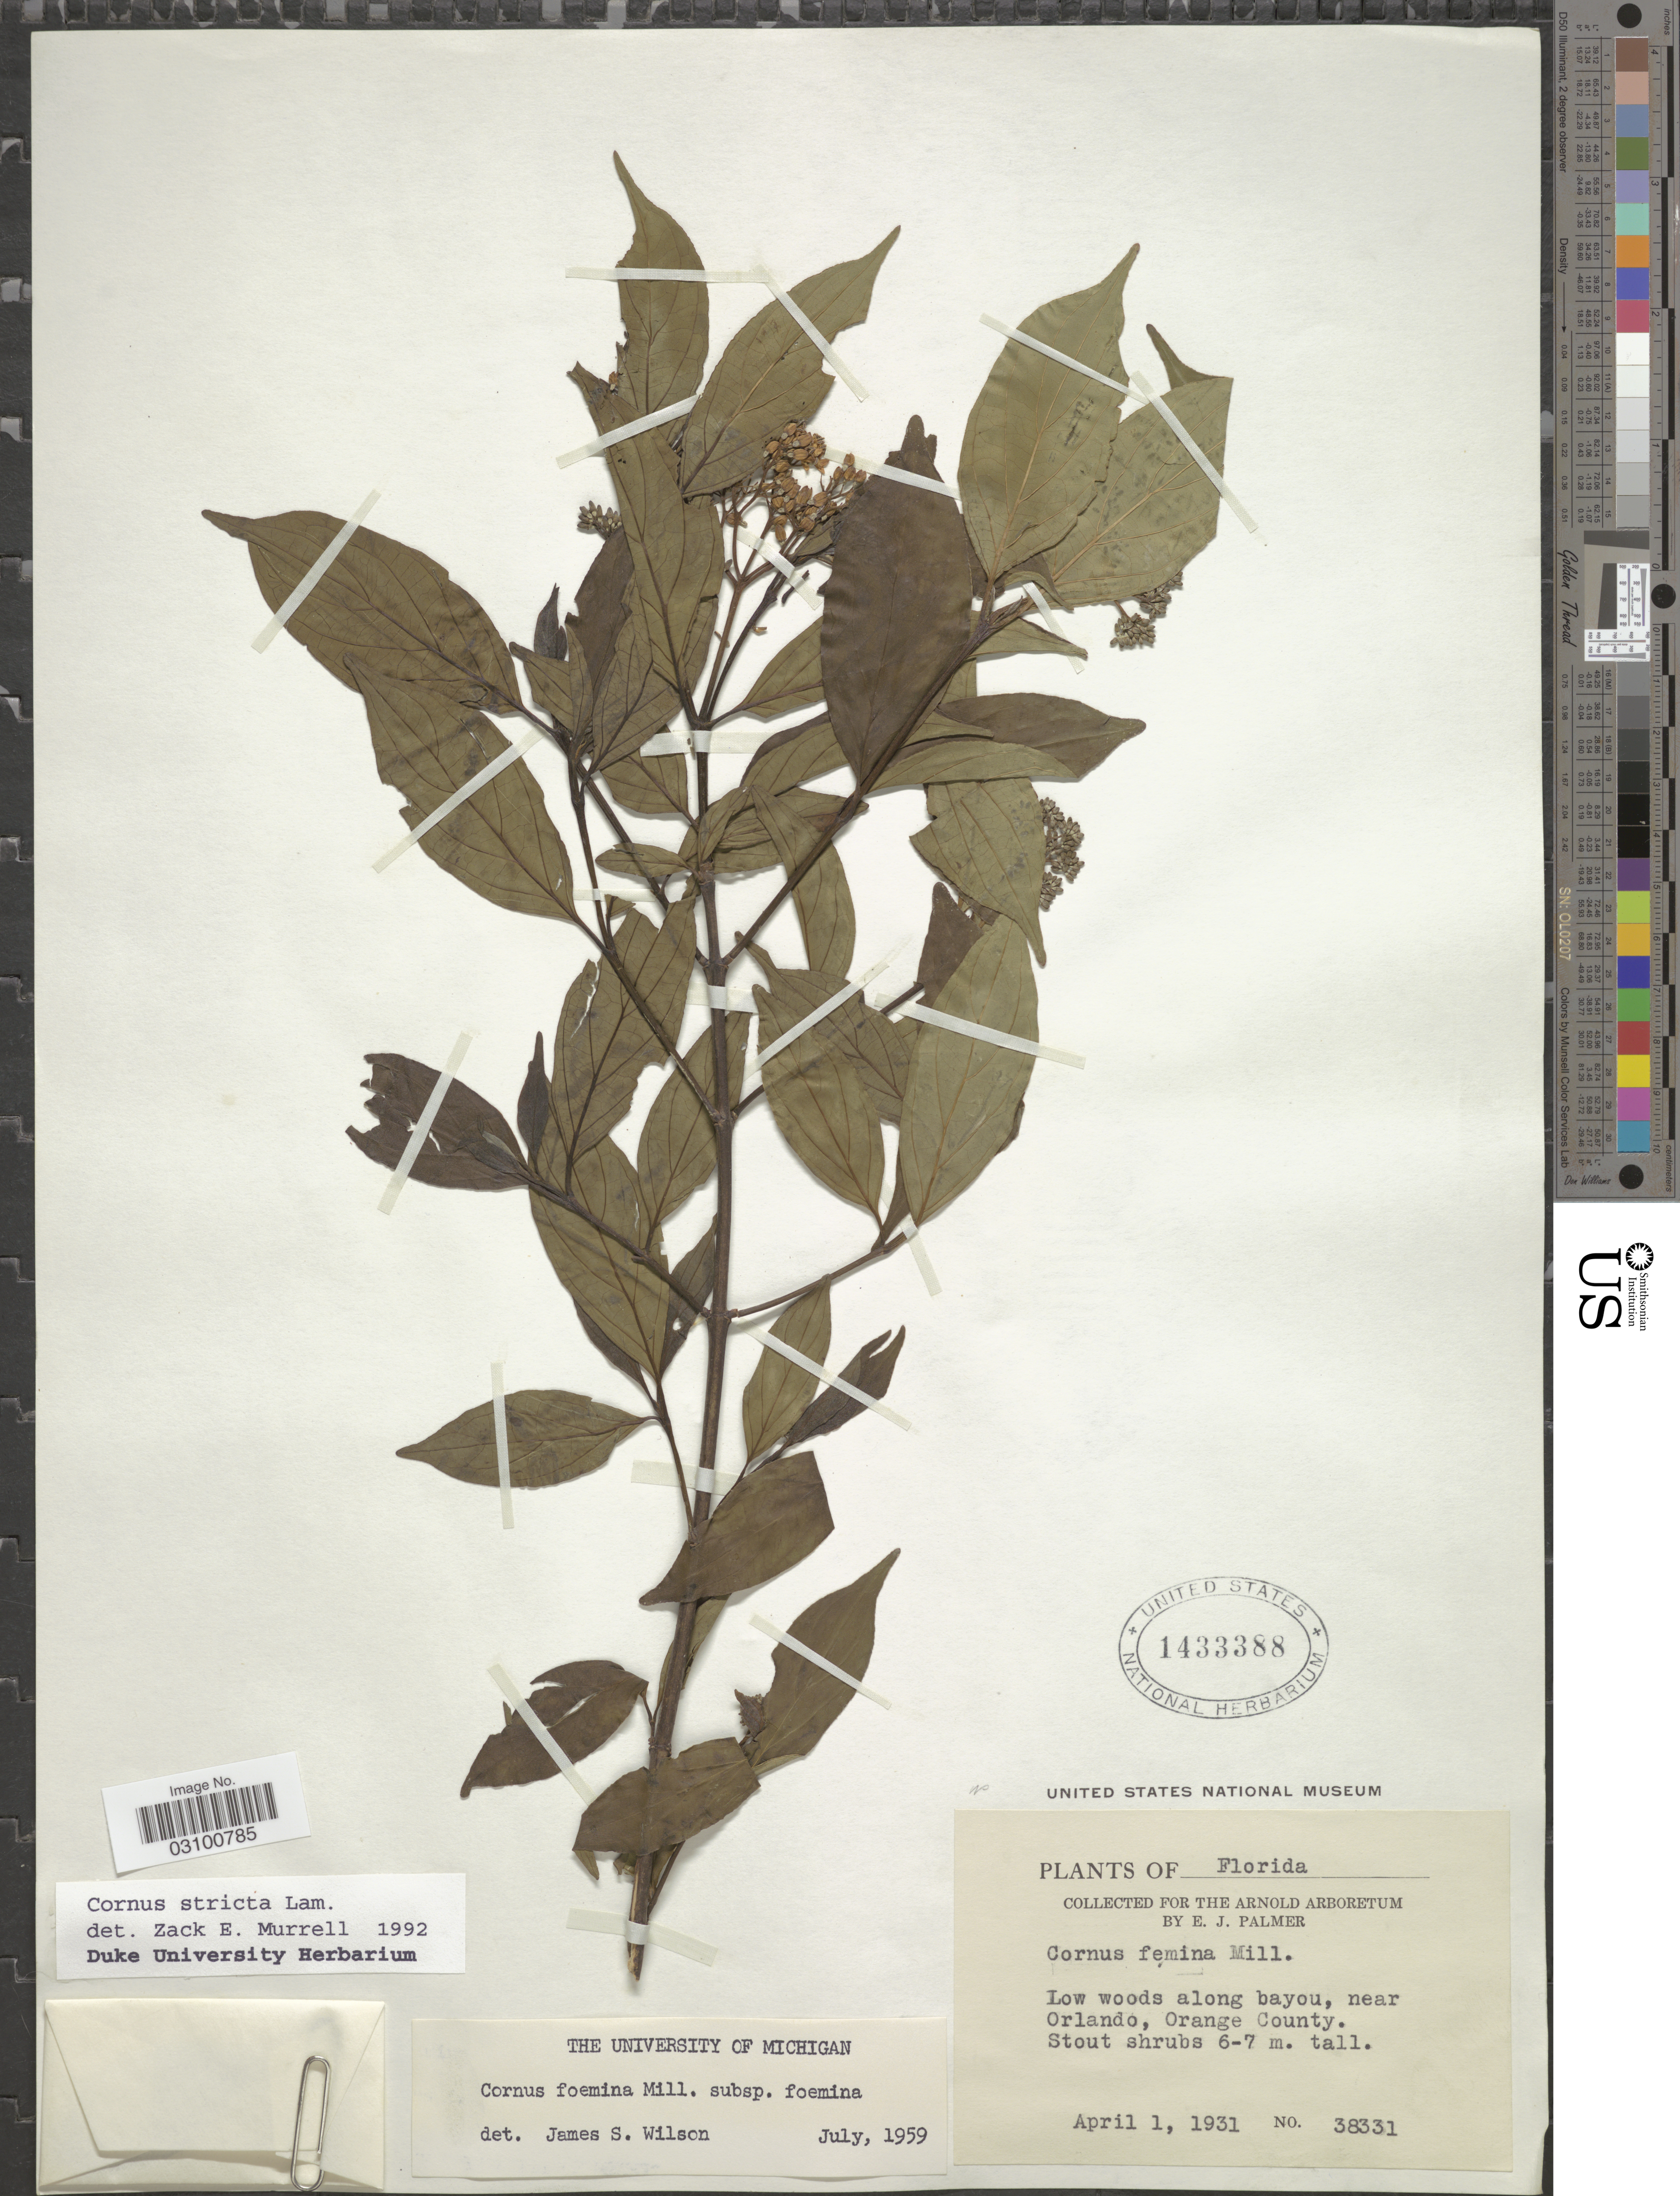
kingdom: Plantae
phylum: Tracheophyta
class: Magnoliopsida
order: Cornales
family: Cornaceae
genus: Cornus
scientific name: Cornus stricta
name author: Lam.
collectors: E. J. Palmer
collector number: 38331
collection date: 1931-04-01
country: United States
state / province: Florida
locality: Low woods along bayou, near Orlando, Orange County.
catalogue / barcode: US 1433388